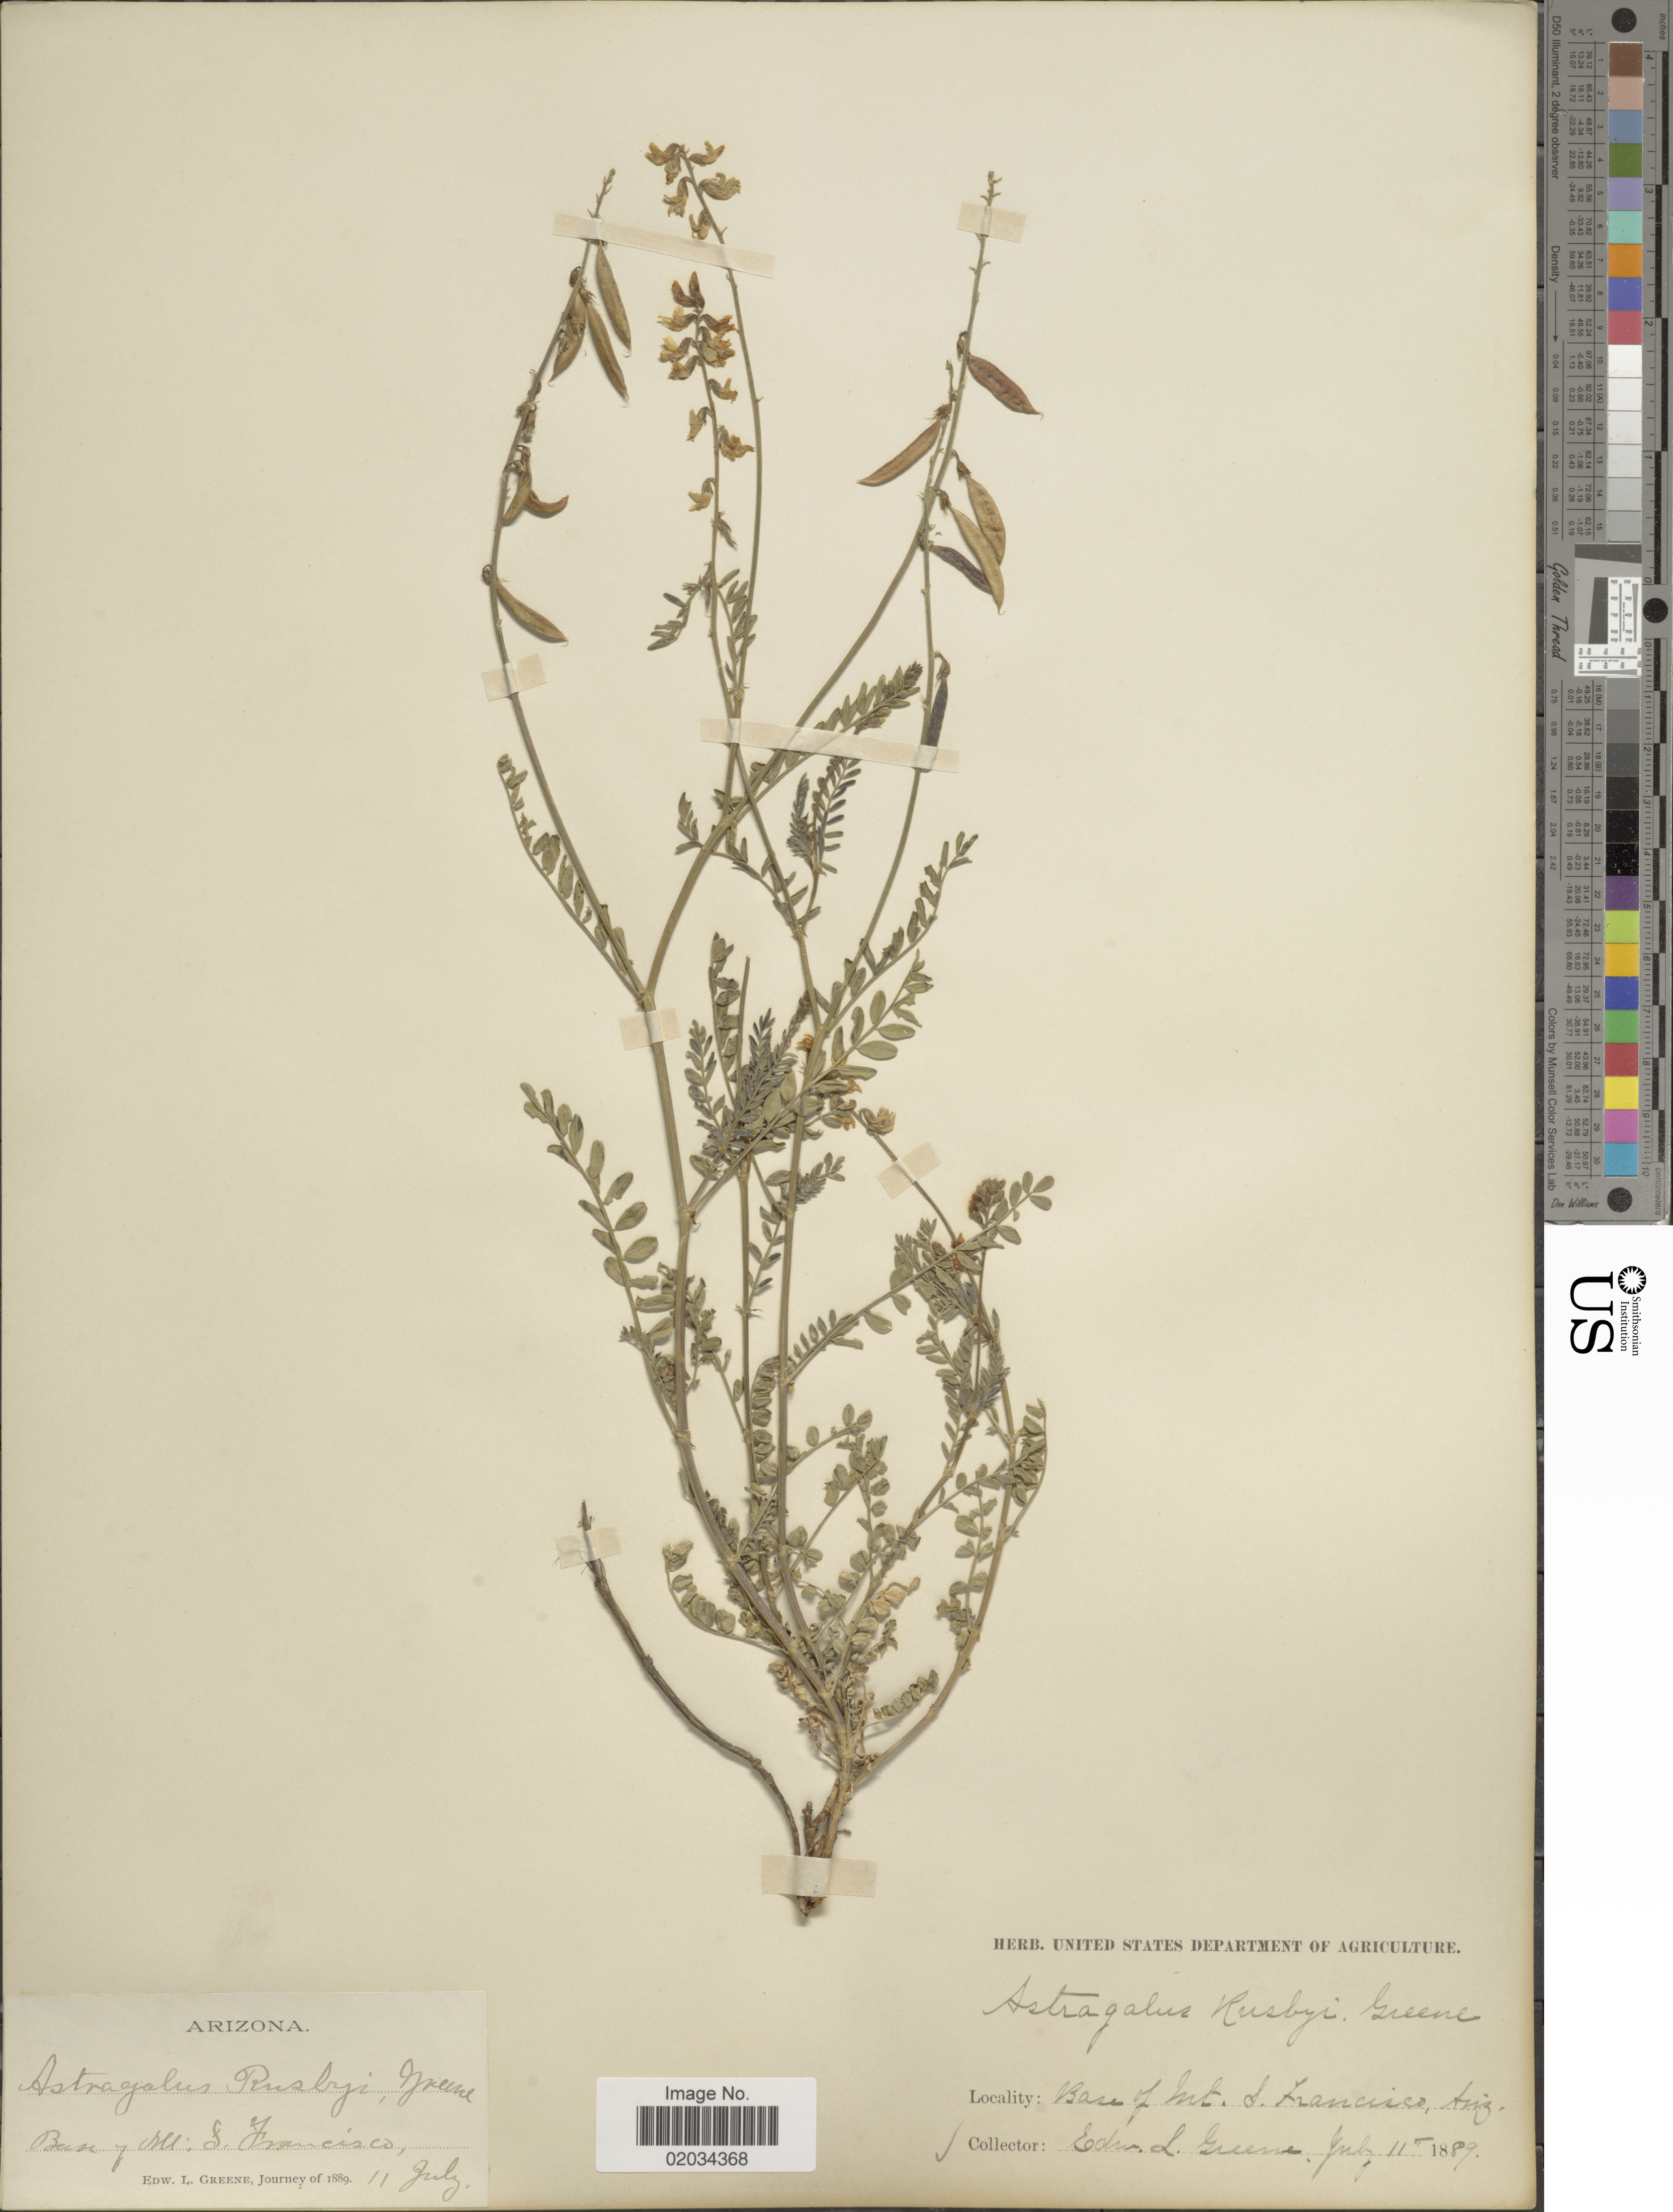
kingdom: Plantae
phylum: Tracheophyta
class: Magnoliopsida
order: Fabales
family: Fabaceae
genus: Astragalus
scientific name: Astragalus rusbyi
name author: Greene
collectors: E. L. Greene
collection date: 1889-07-11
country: United States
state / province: Arizona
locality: Base of Mt S. Francisco, Ariz.